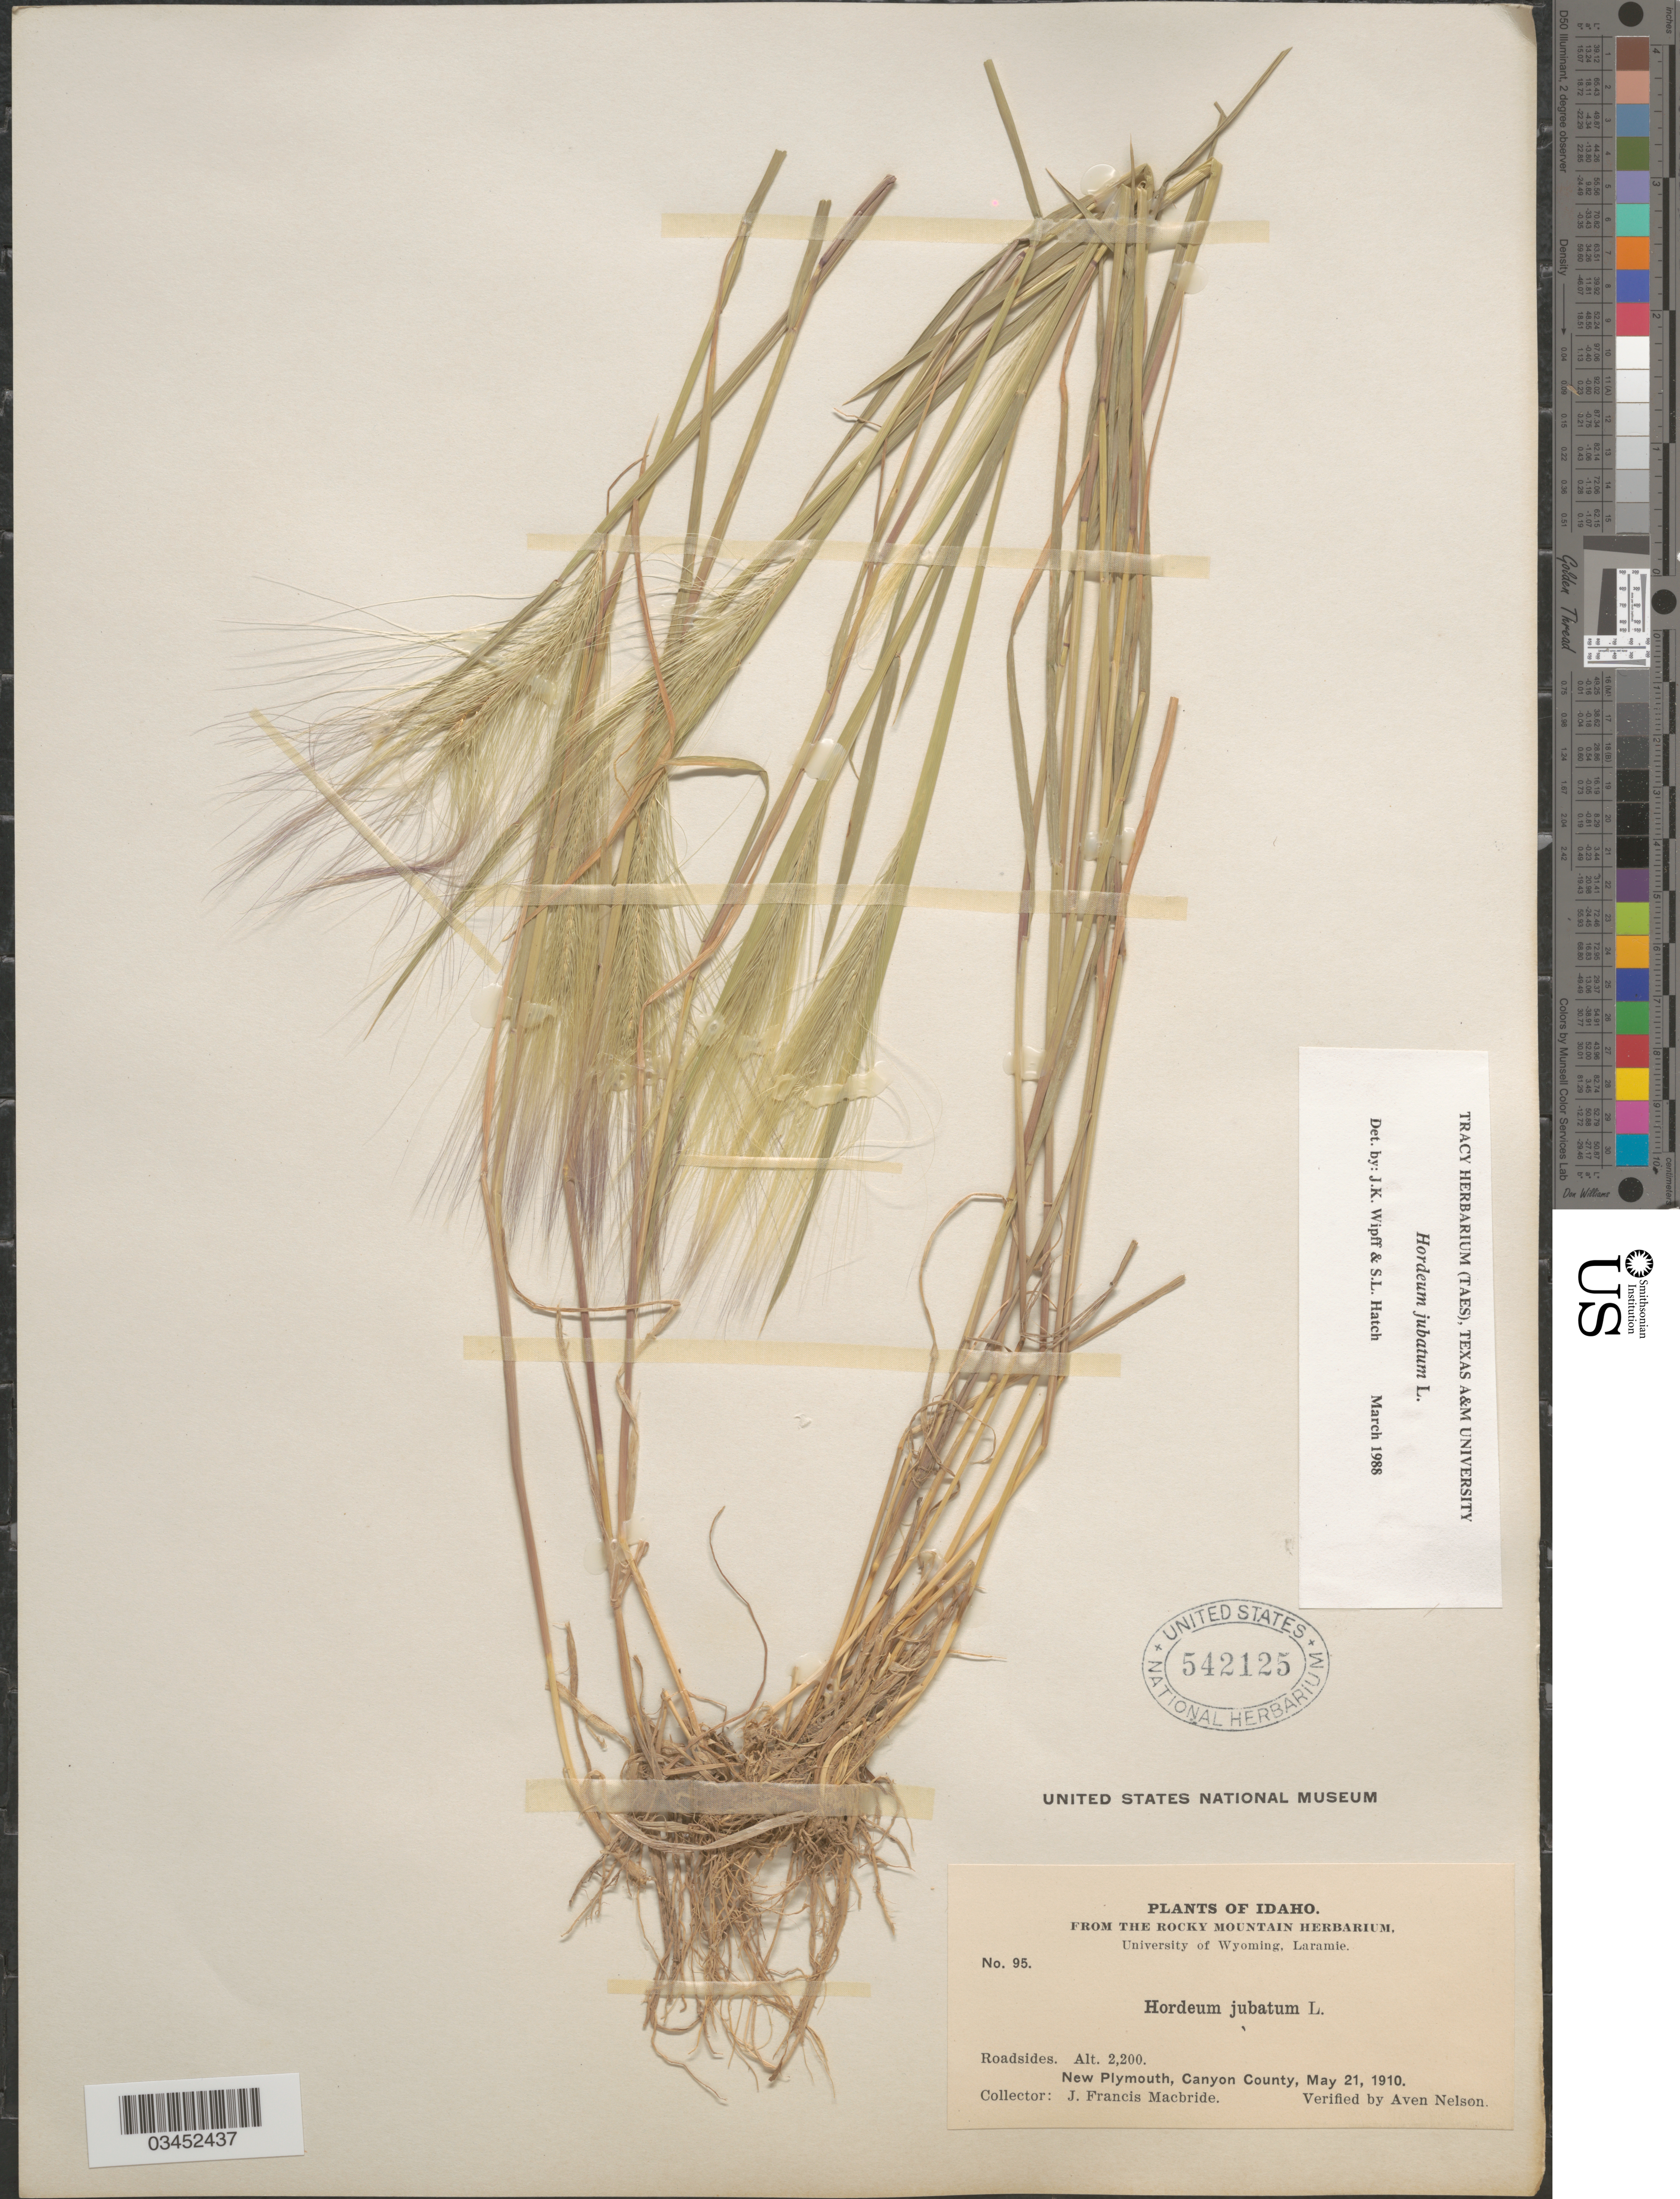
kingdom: Plantae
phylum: Tracheophyta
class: Liliopsida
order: Poales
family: Poaceae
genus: Hordeum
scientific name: Hordeum jubatum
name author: L.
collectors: J. F. Macbride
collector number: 95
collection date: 1910-05-21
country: United States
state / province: Idaho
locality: New Plymouth, Canyon County.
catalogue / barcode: US 542125